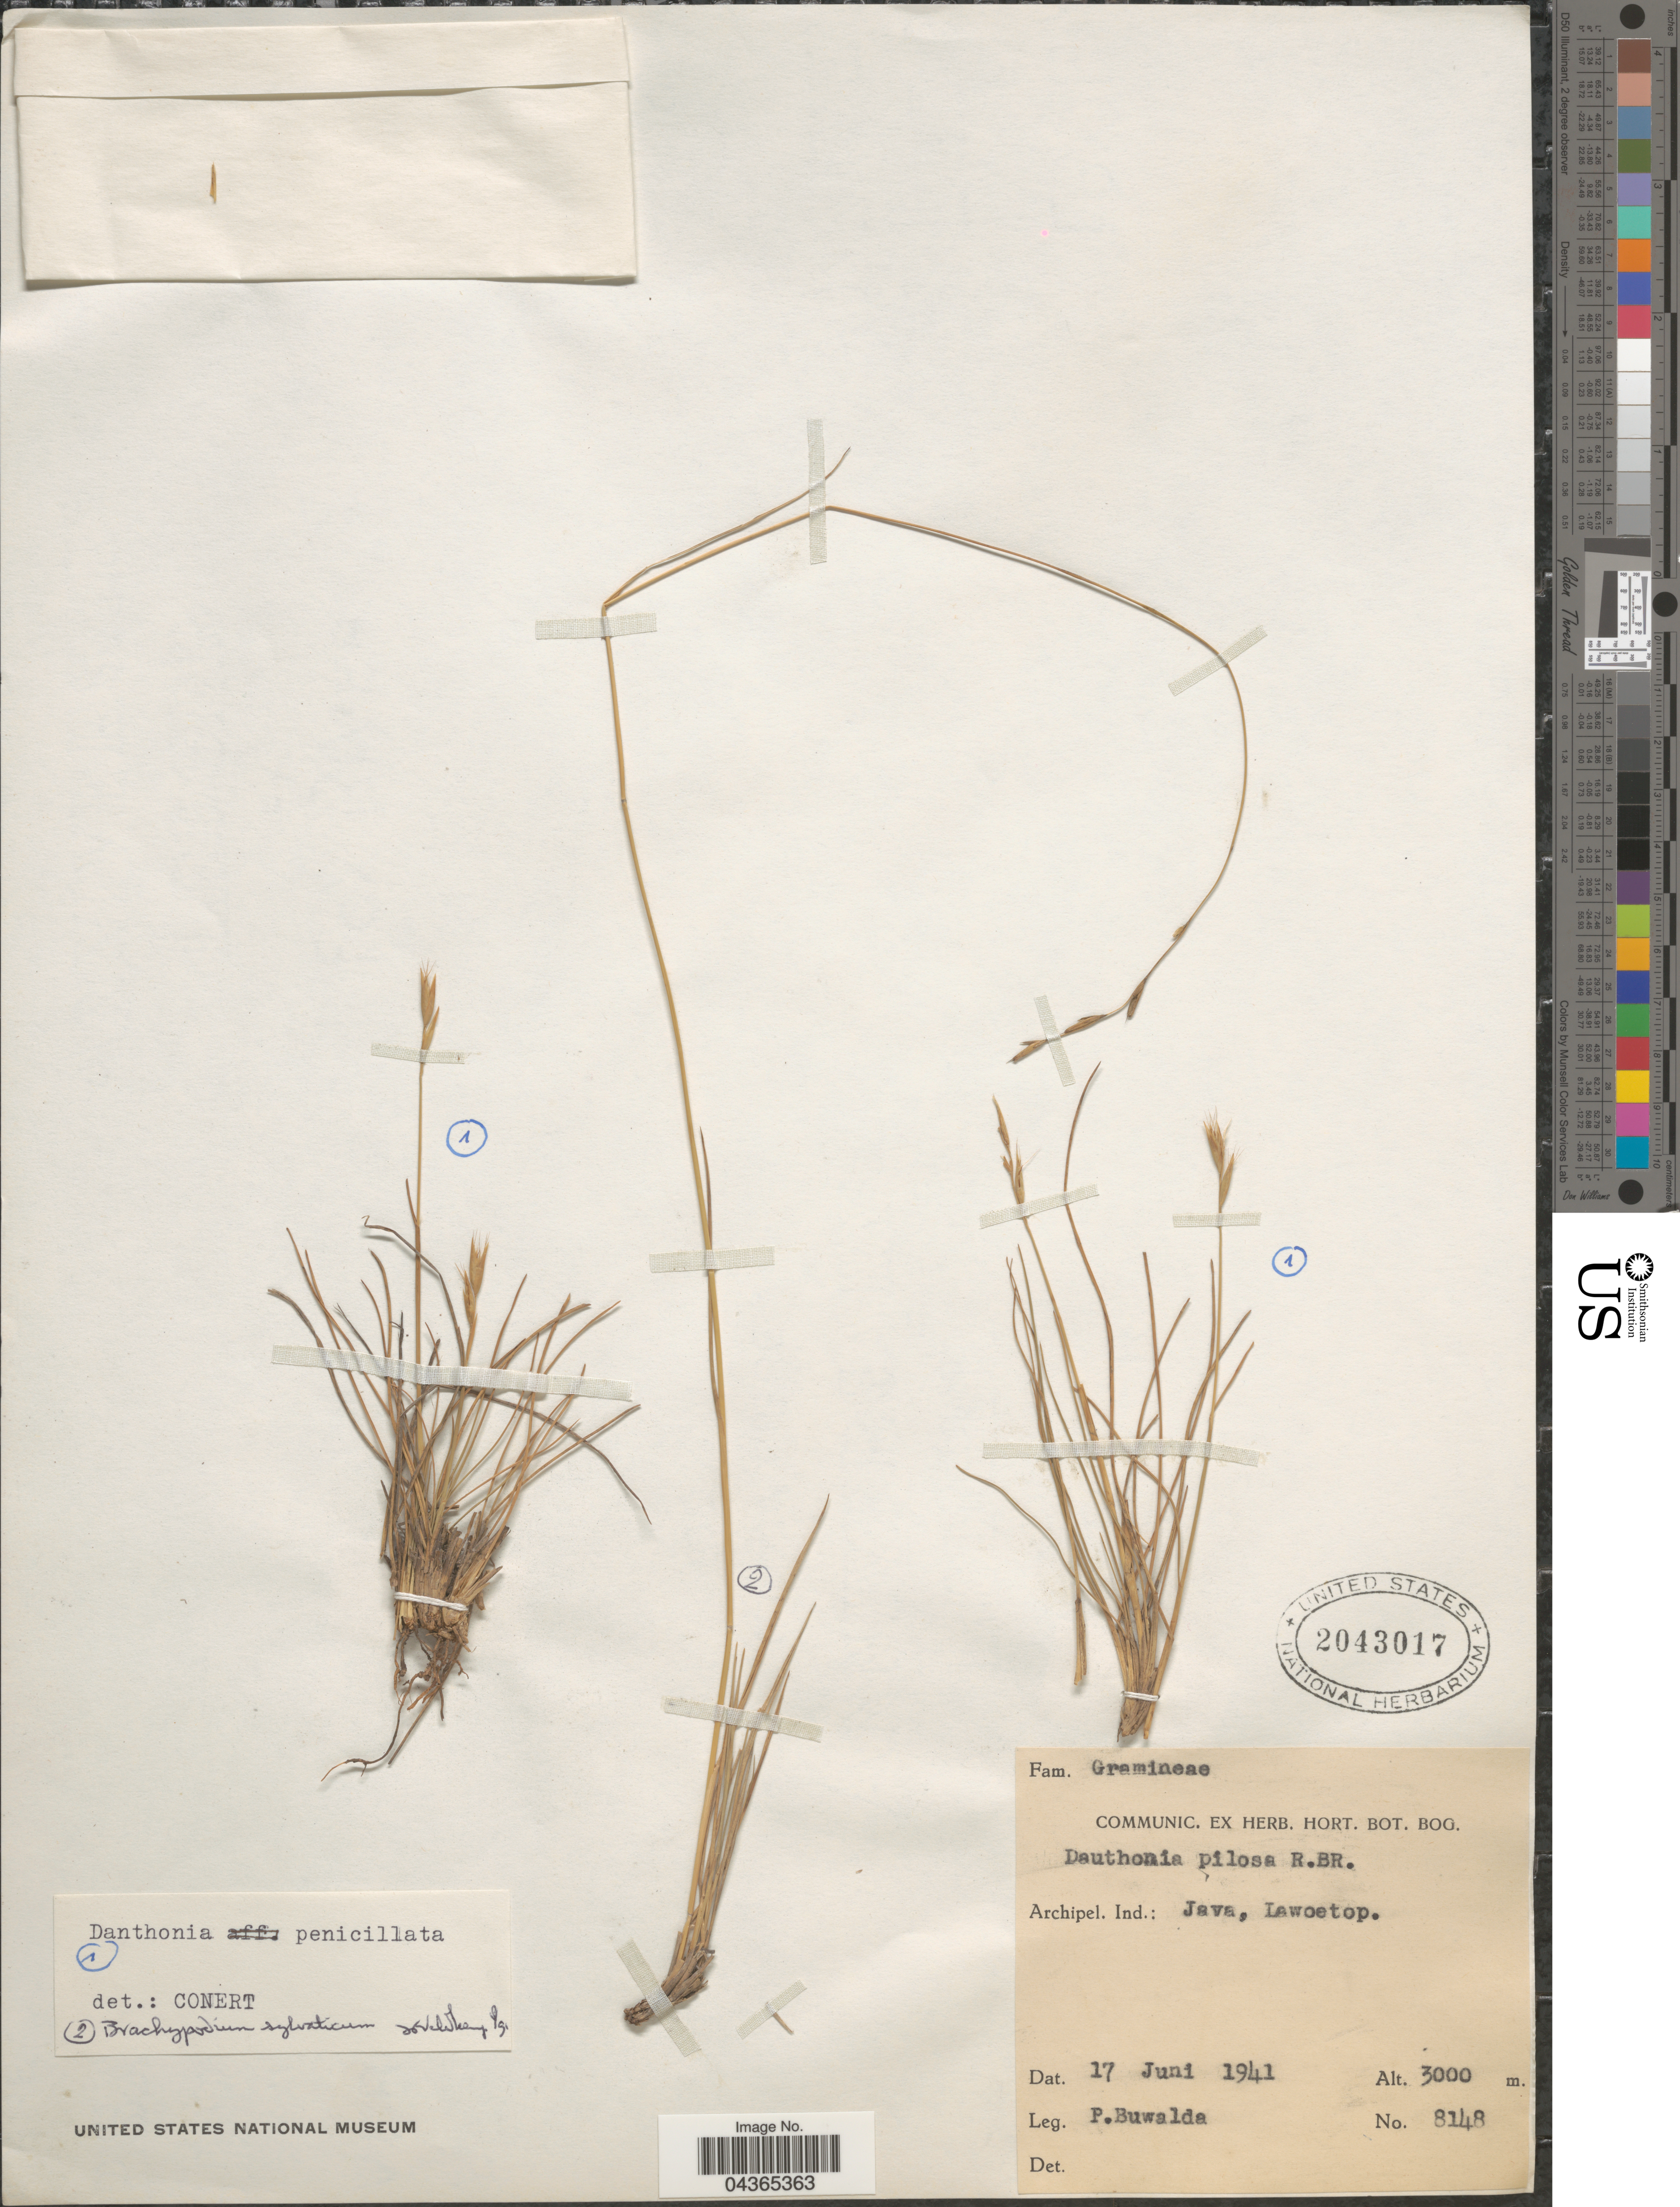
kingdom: Plantae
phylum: Tracheophyta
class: Liliopsida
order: Poales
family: Poaceae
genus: Rytidosperma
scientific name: Rytidosperma penicillatum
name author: (Labill.) Connor & Edgar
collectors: P. Buwalda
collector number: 8148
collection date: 1941-06-17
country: Indonesia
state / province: Java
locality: Archipel. Ind.: Java, Lawoetop.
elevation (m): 3000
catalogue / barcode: US 2043017